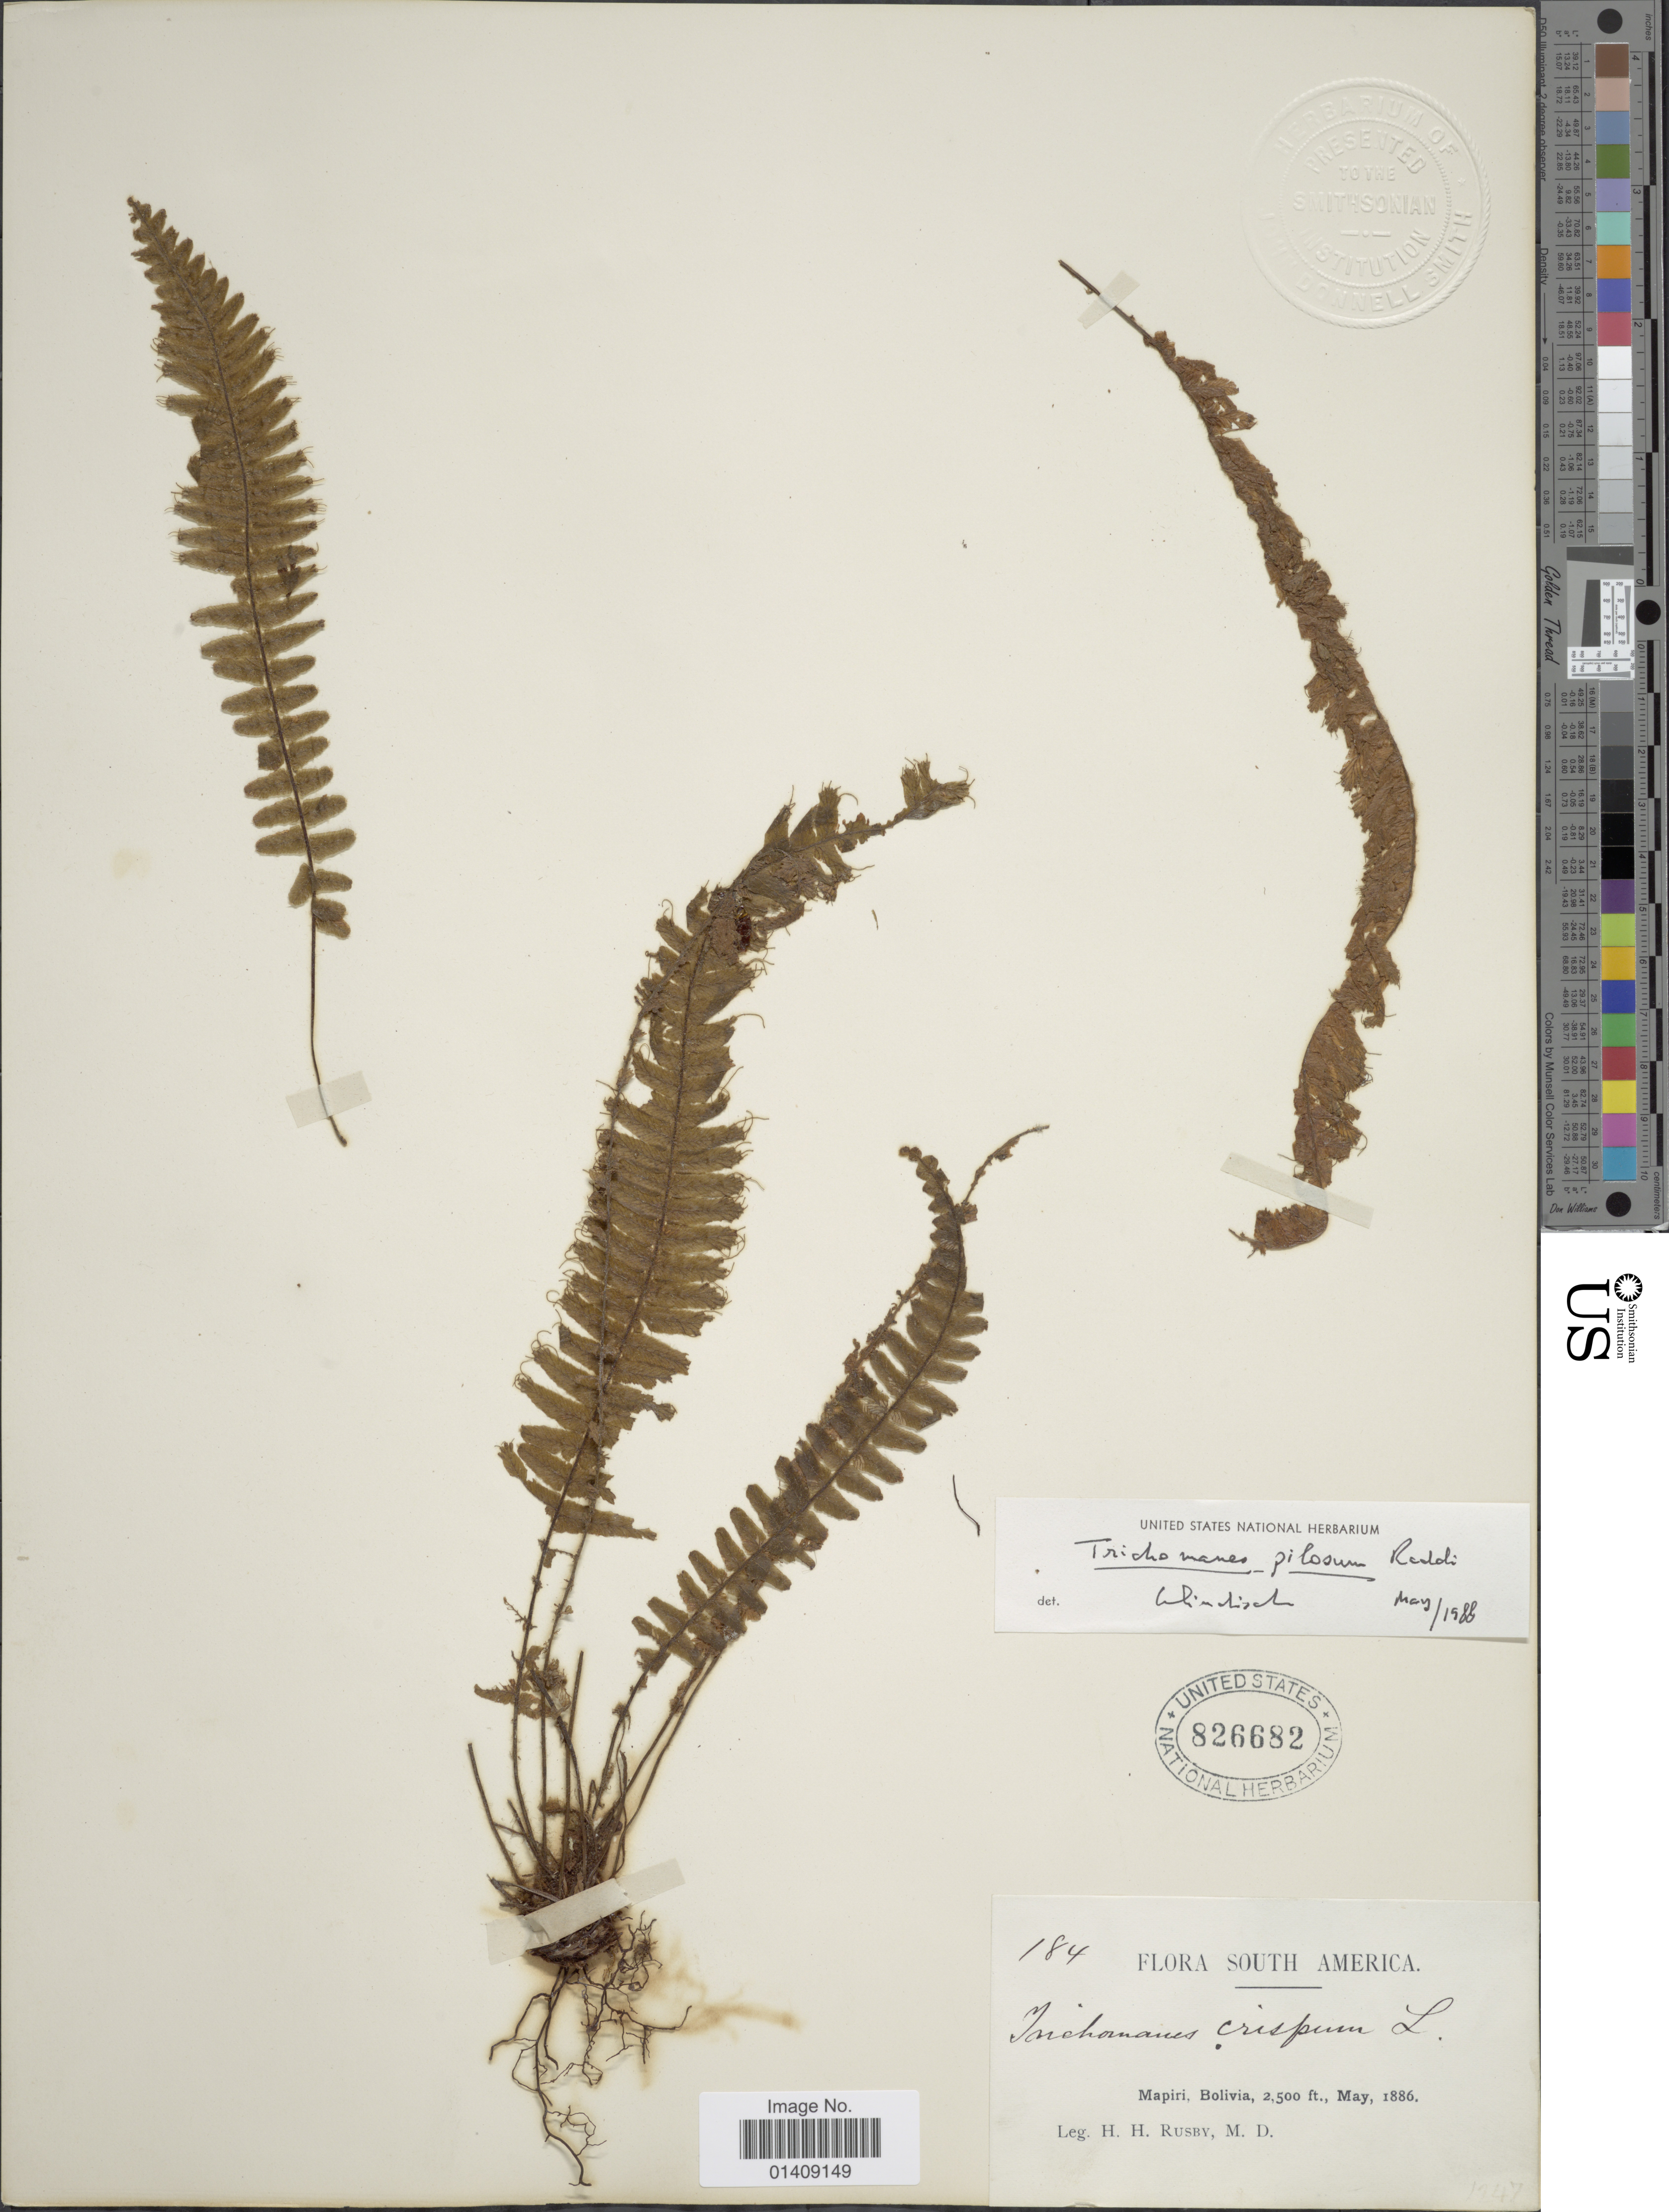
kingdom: Plantae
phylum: Tracheophyta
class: Polypodiopsida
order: Hymenophyllales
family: Hymenophyllaceae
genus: Trichomanes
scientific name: Trichomanes pilosum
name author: Raddi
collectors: H. H. Rusby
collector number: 184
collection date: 1886-05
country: Bolivia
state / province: La Páz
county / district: Larecaja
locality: Mapiri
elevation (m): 762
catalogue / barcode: US 826682